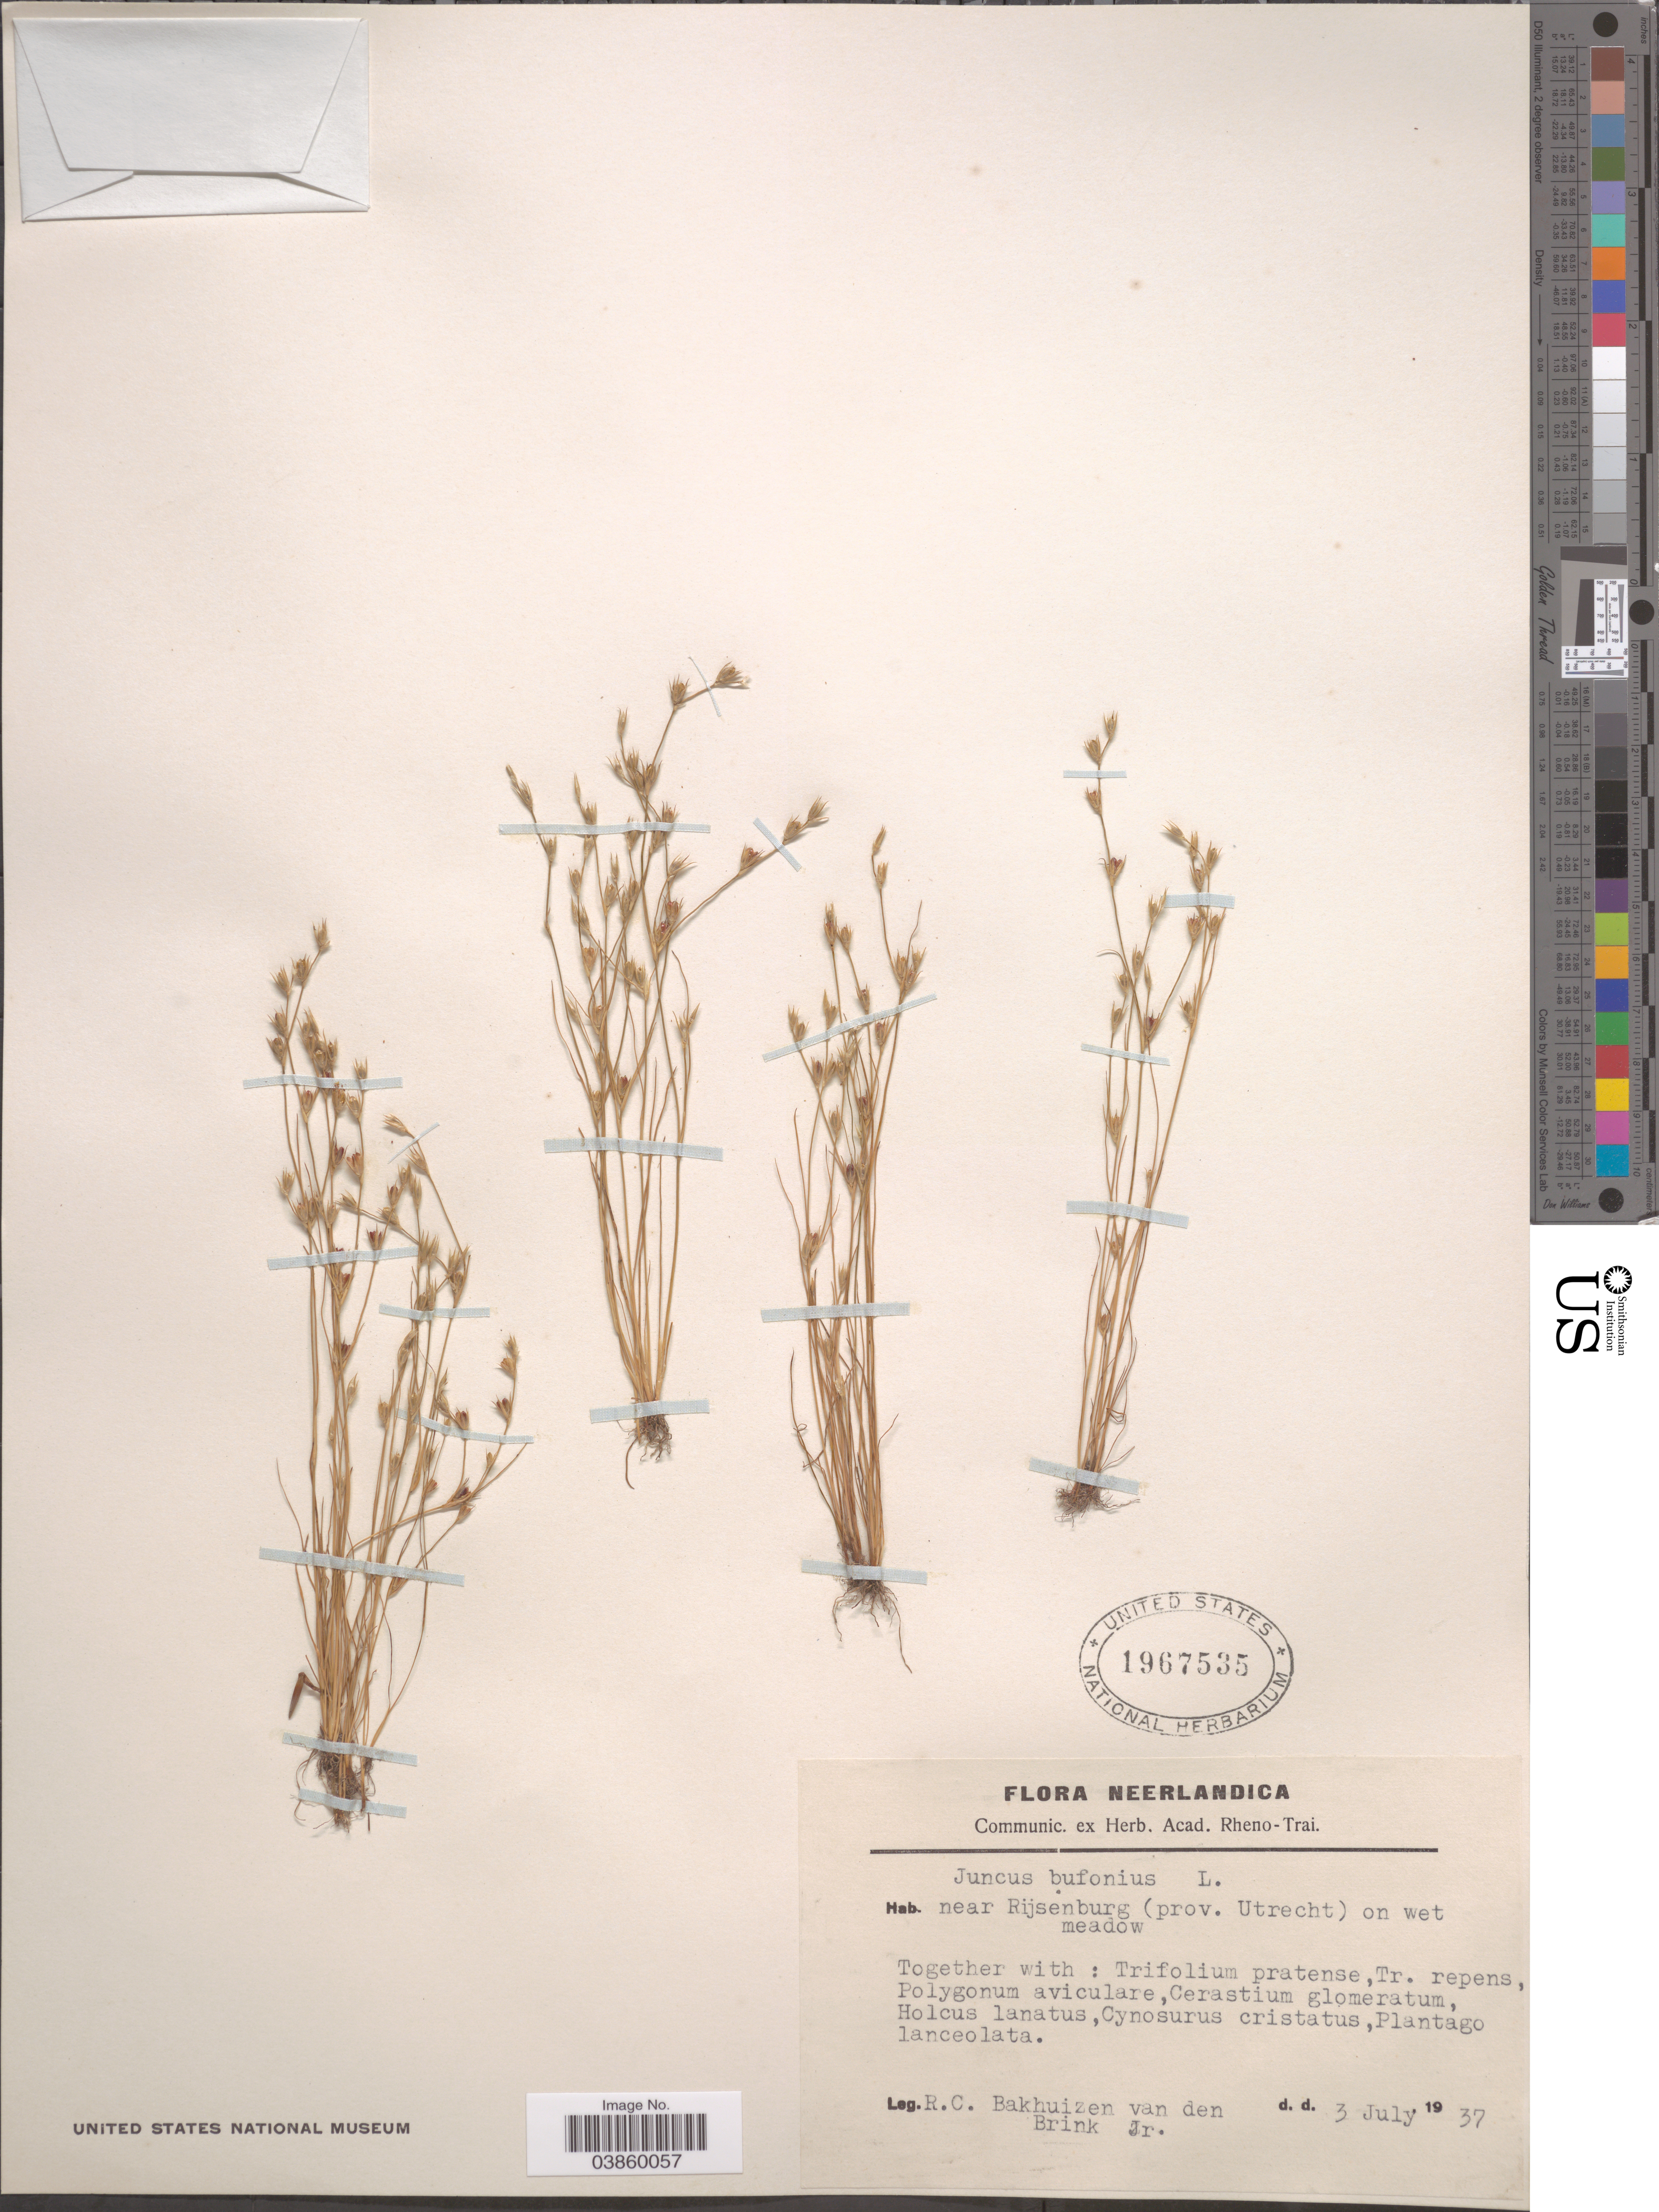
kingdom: Plantae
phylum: Tracheophyta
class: Liliopsida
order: Poales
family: Juncaceae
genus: Juncus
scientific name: Juncus bufonius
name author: L.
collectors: R. C. Bakhuizen van den Brink Jr.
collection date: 1937-07-03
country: Netherlands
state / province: Utrecht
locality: Neerlandica. Near Rijsenburg (prov. Utrecht).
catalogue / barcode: US 1967535